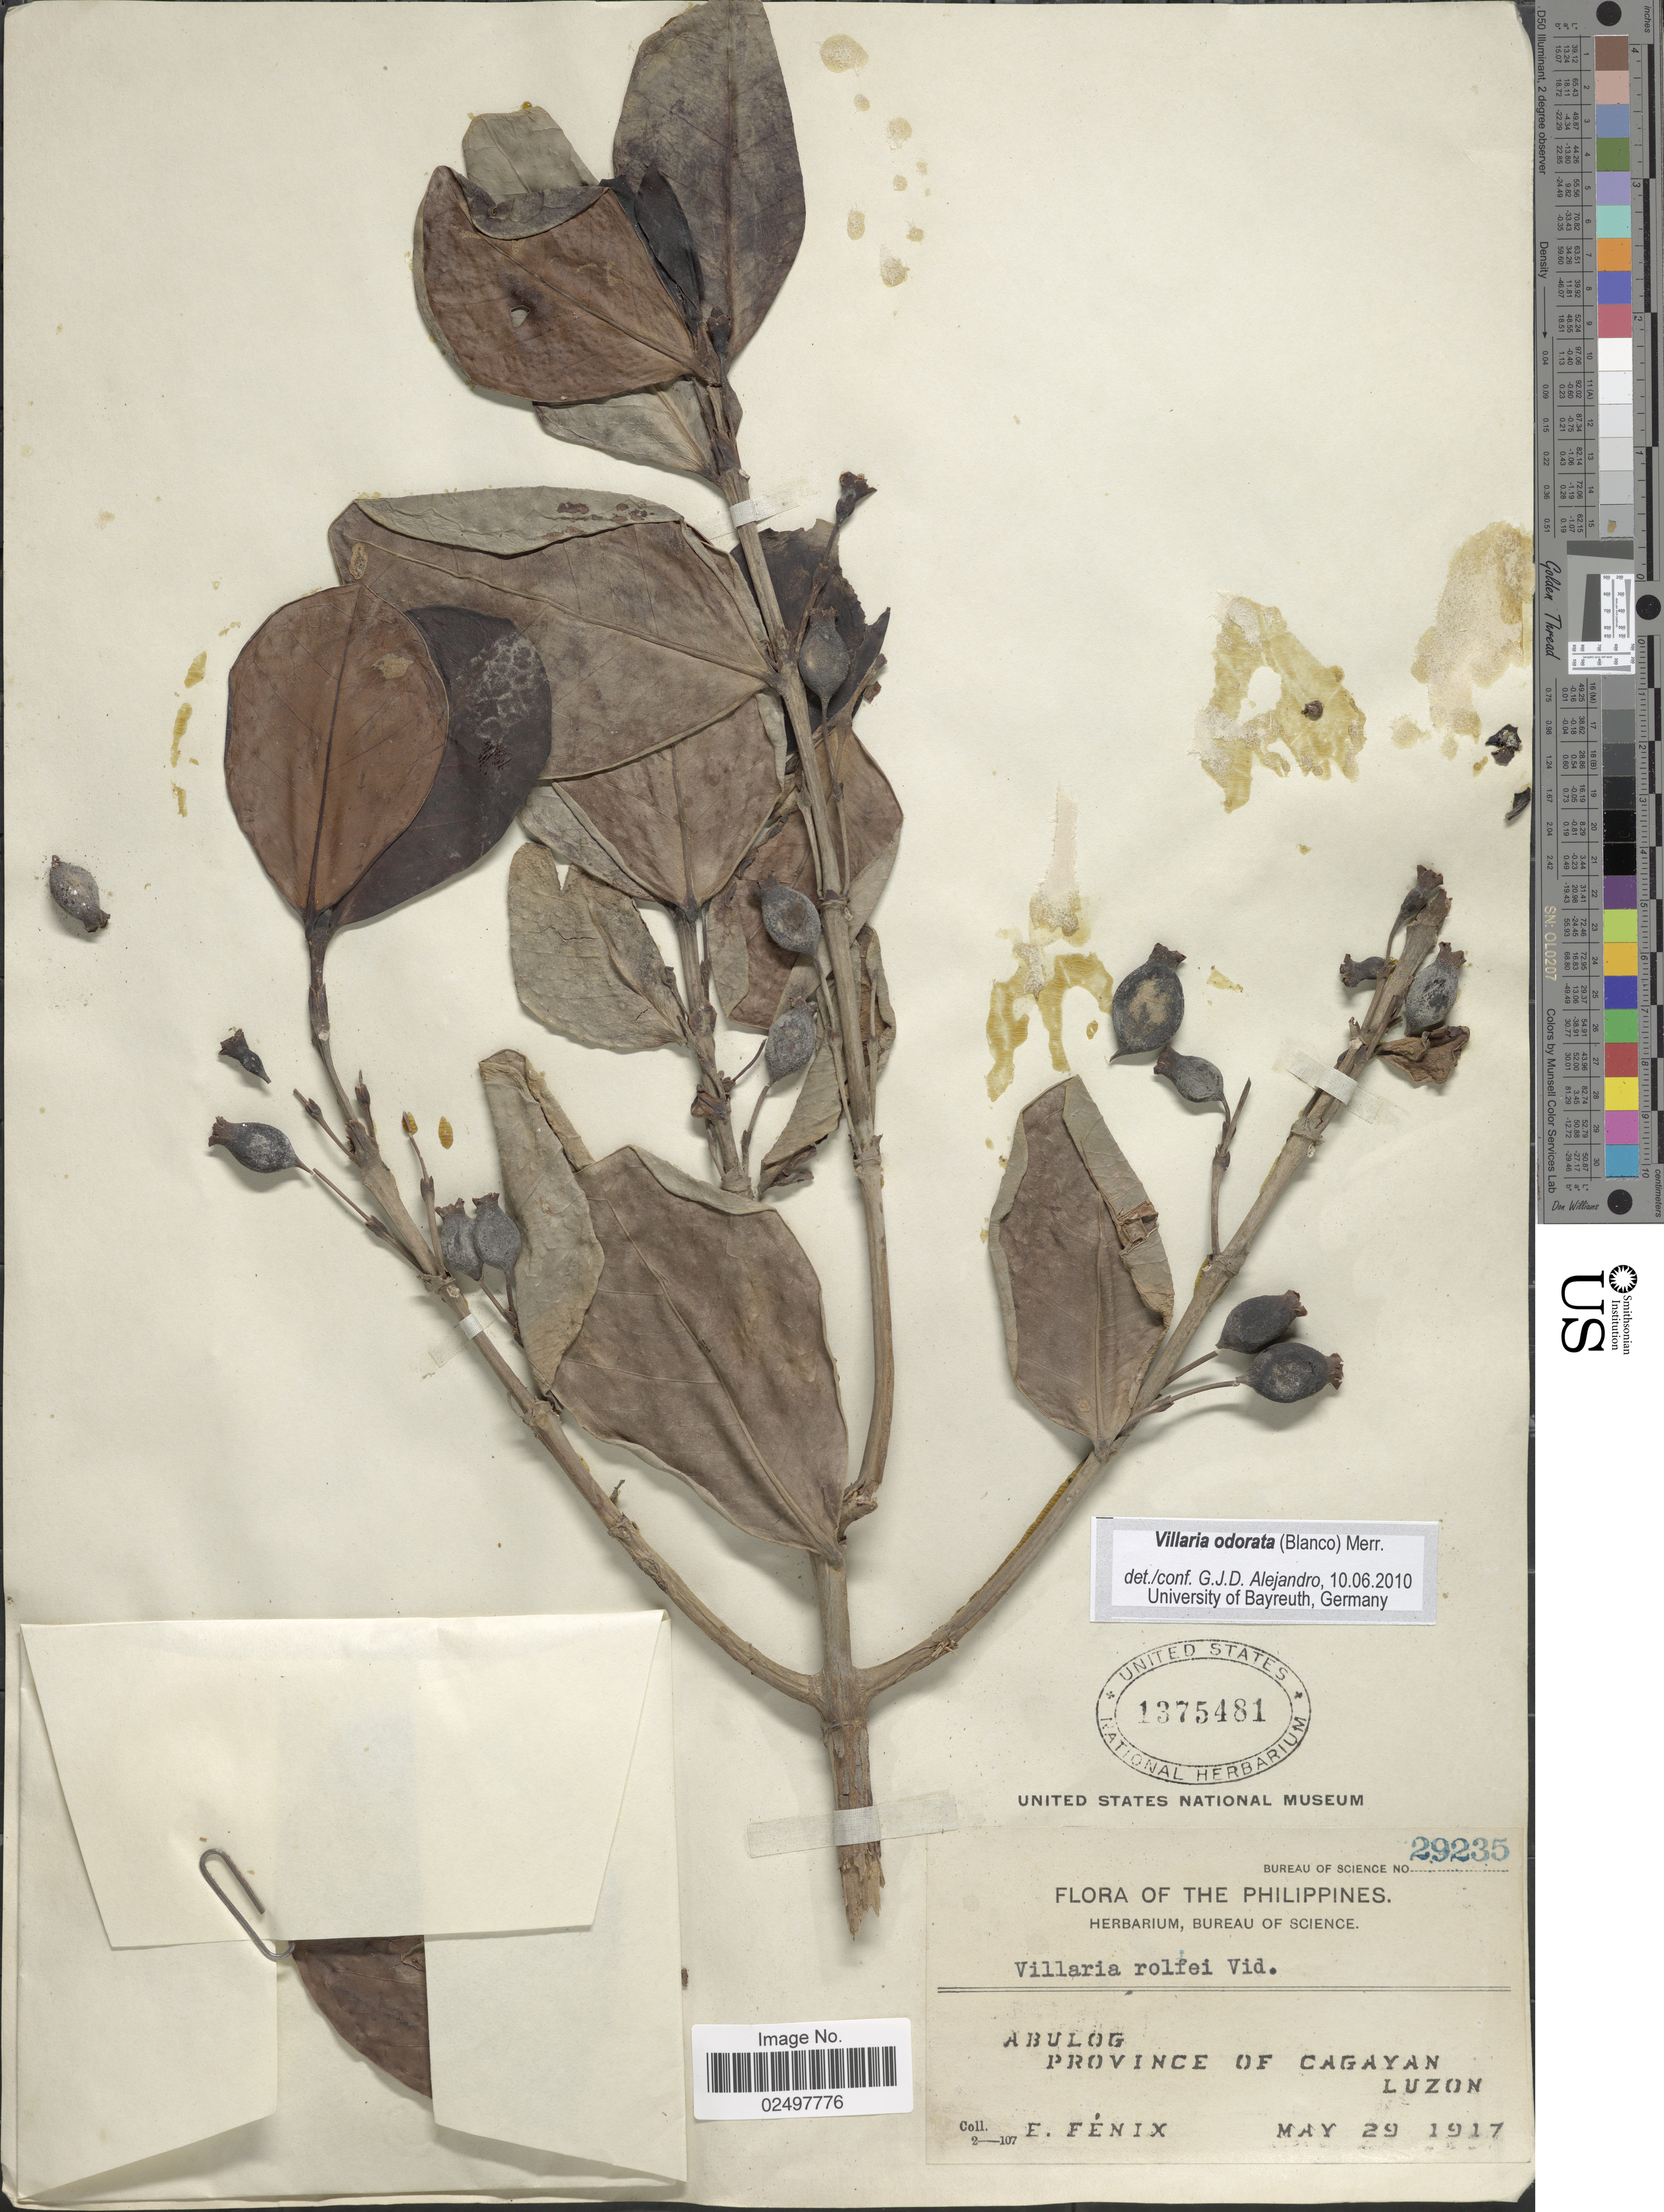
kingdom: Plantae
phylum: Tracheophyta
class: Magnoliopsida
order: Gentianales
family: Rubiaceae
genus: Villaria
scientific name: Villaria odorata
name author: (Blanco) Merr.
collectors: E. Fénix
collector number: Bureau of Science 29235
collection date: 1917-05-29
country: Philippines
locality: Abulog, Province of Cagayan, Luzon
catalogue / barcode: US 1375481